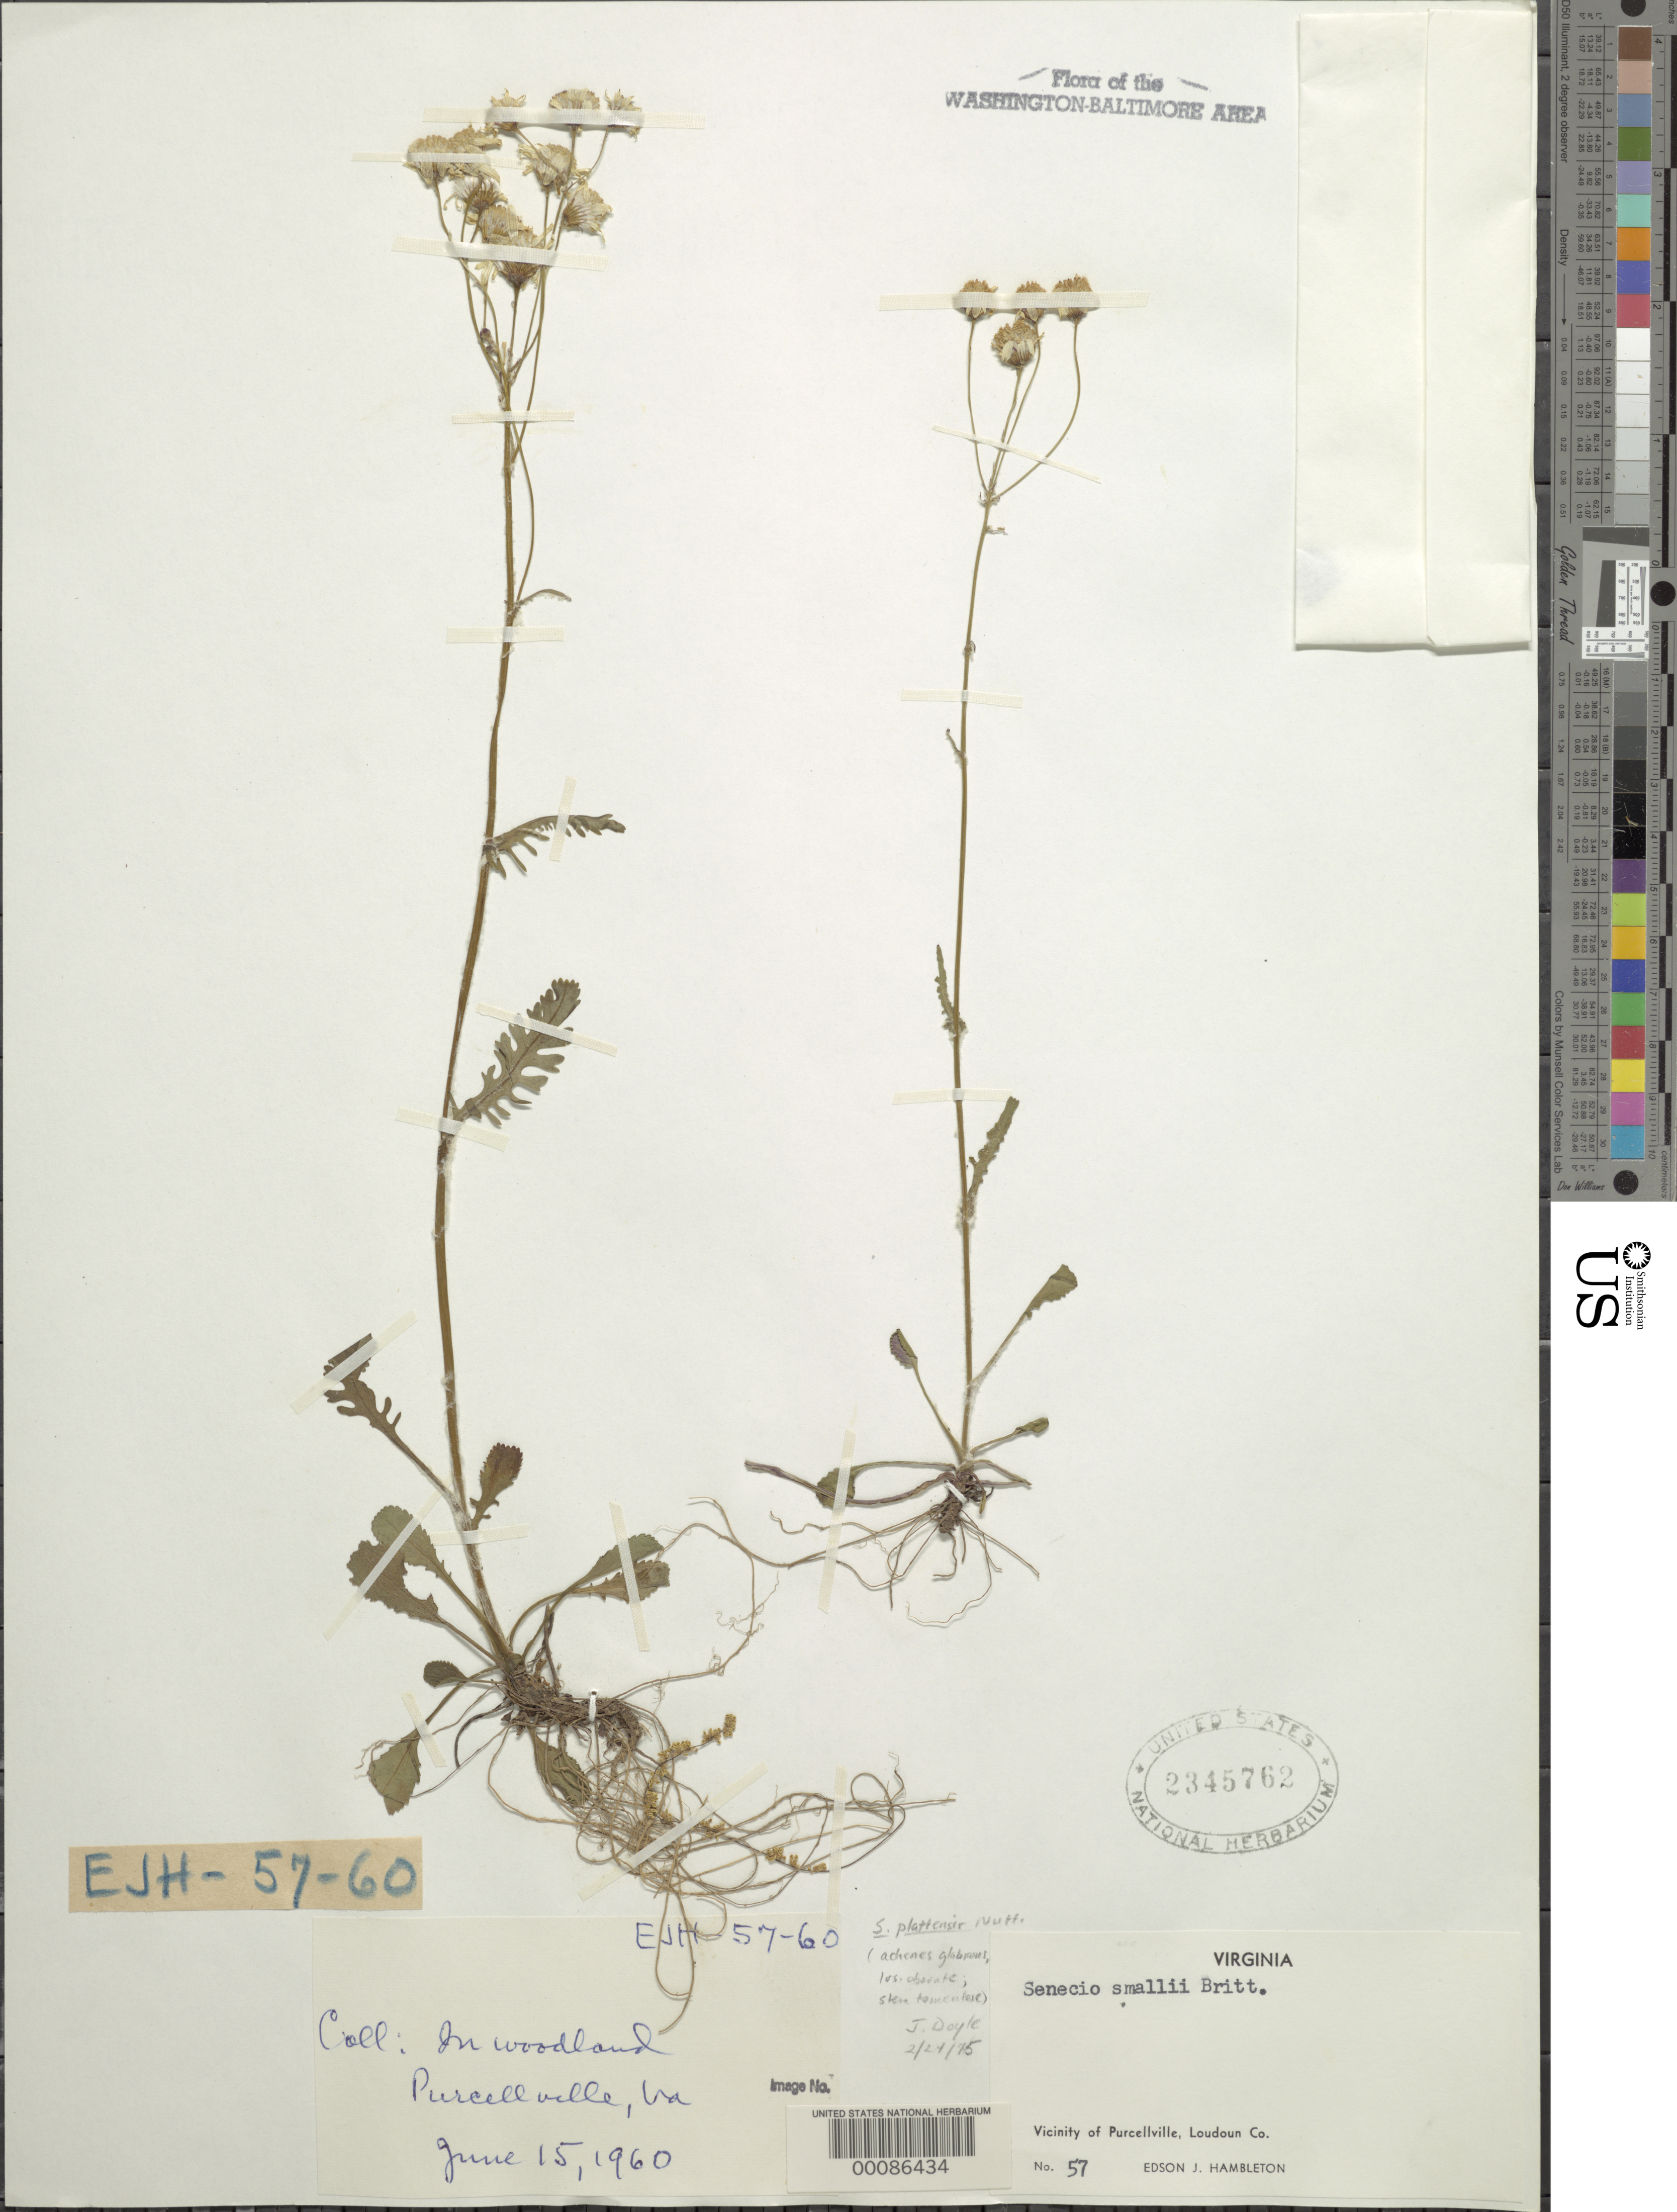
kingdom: Plantae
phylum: Tracheophyta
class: Magnoliopsida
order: Asterales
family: Asteraceae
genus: Packera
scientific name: Packera plattensis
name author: W.A. Weber & Á. Löve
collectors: E. Hambleton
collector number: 57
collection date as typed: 15 Jun 1960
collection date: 1960-06-15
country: United States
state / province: Virginia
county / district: Loudoun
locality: Purcellville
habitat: Woodland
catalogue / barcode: US 2345762